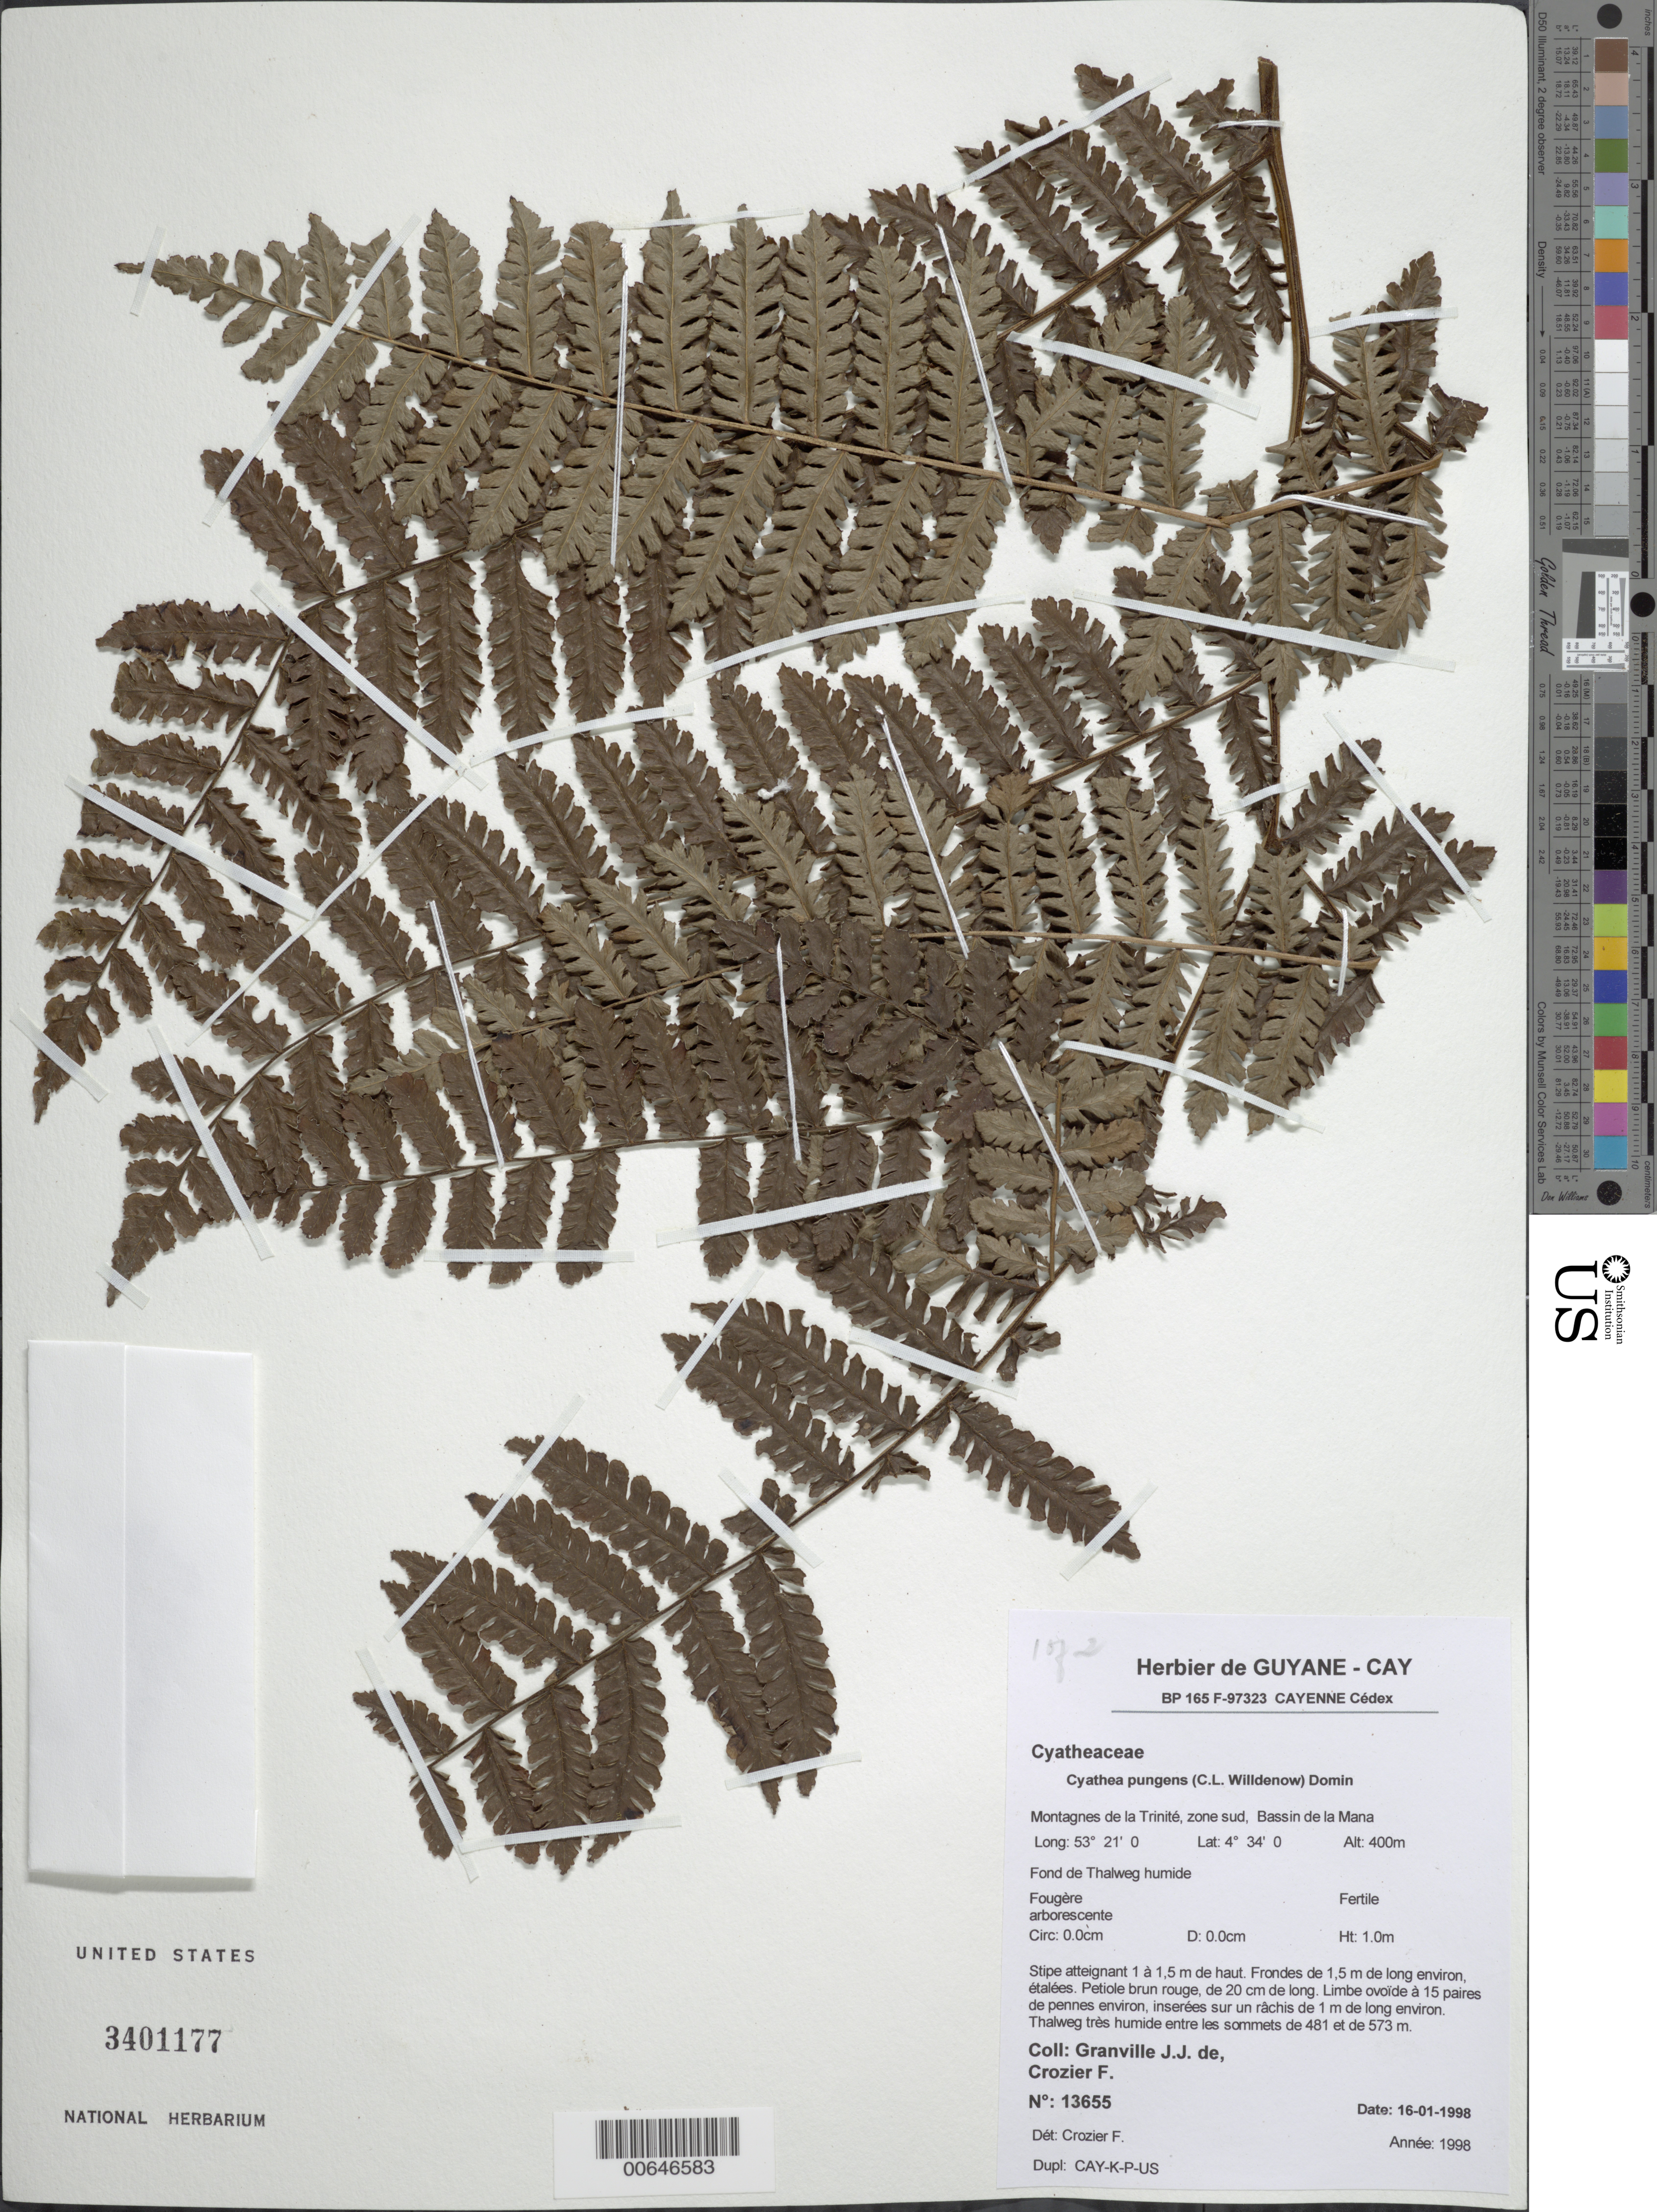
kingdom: Plantae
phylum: Tracheophyta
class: Polypodiopsida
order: Cyatheales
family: Cyatheaceae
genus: Cyathea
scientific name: Cyathea pungens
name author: (Willd.) Domin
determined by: Crozier, F.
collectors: J.-J. de Granville & F. Crozier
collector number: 13655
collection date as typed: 16-Jan-98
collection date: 1998-01-16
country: French Guiana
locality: Montagnes de la Trinité, zone sud, Bassin de la Mana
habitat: Fond de Thalweg humide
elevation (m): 400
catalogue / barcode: US 3401177